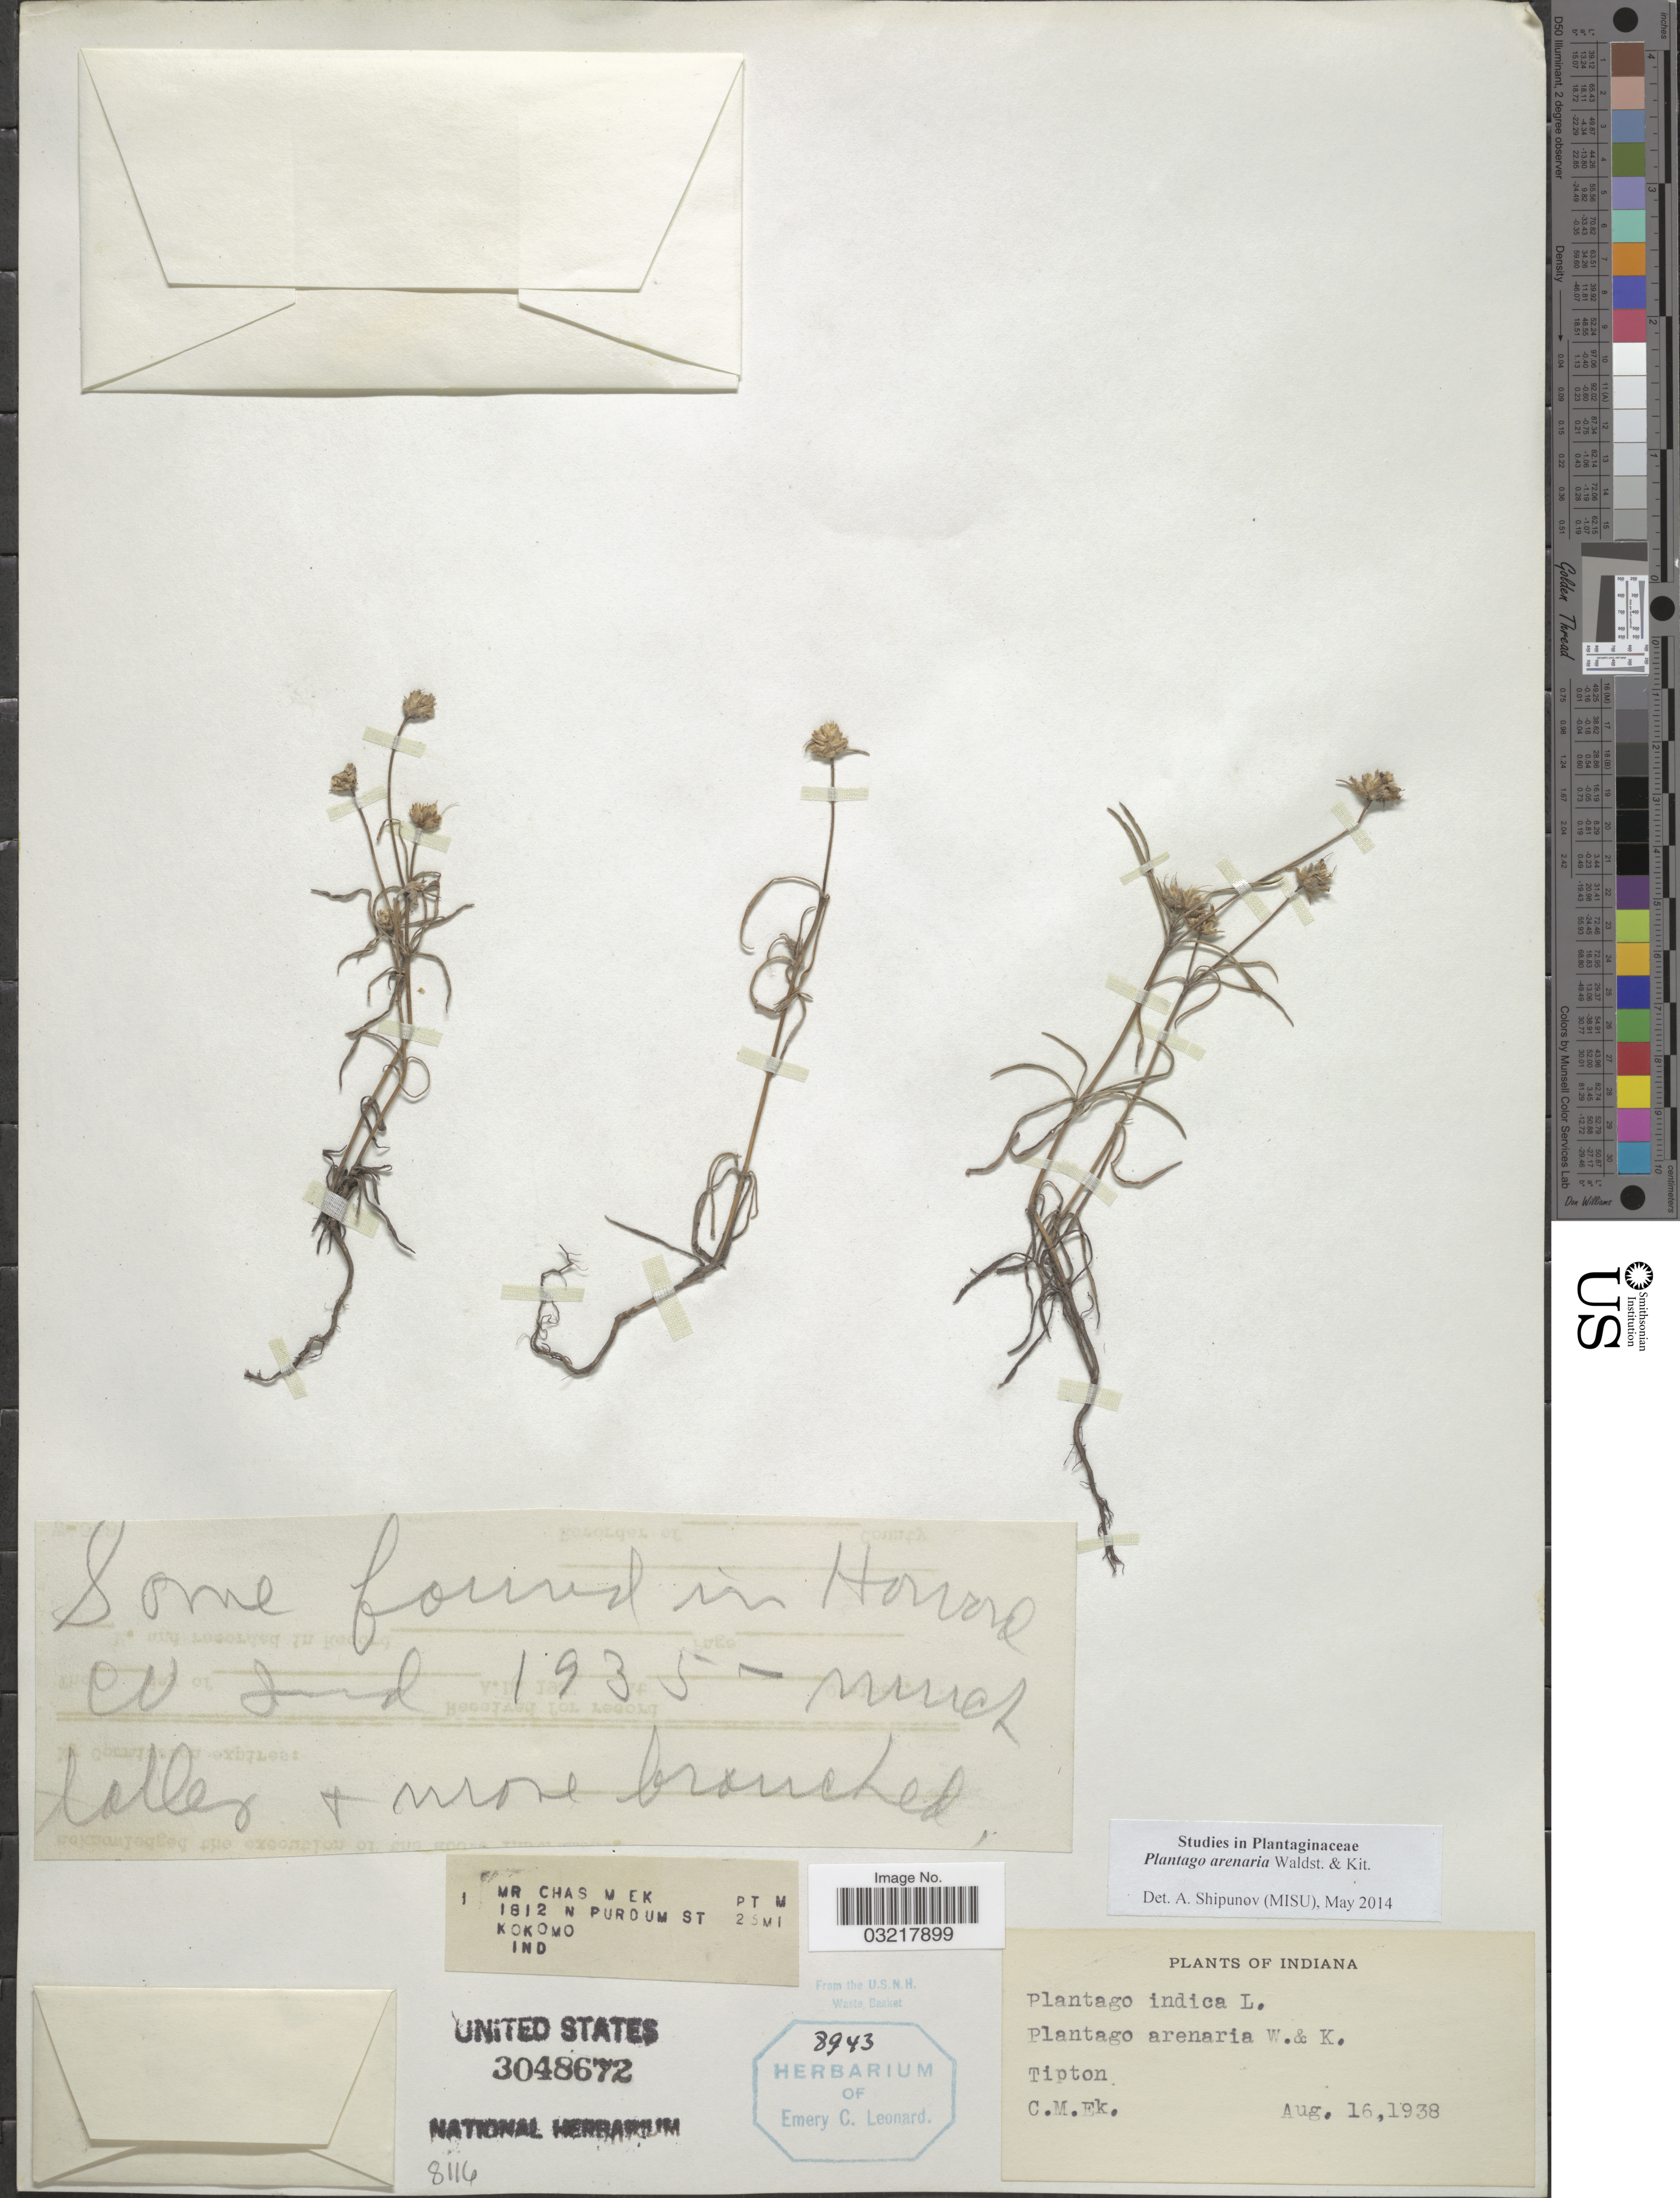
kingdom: Plantae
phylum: Tracheophyta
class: Magnoliopsida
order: Lamiales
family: Plantaginaceae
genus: Plantago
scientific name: Plantago arenaria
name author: Waldst. & Kit.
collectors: C. Ek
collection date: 1938-08-16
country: United States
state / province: Indiana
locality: Tipton.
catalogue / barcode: US 3048672